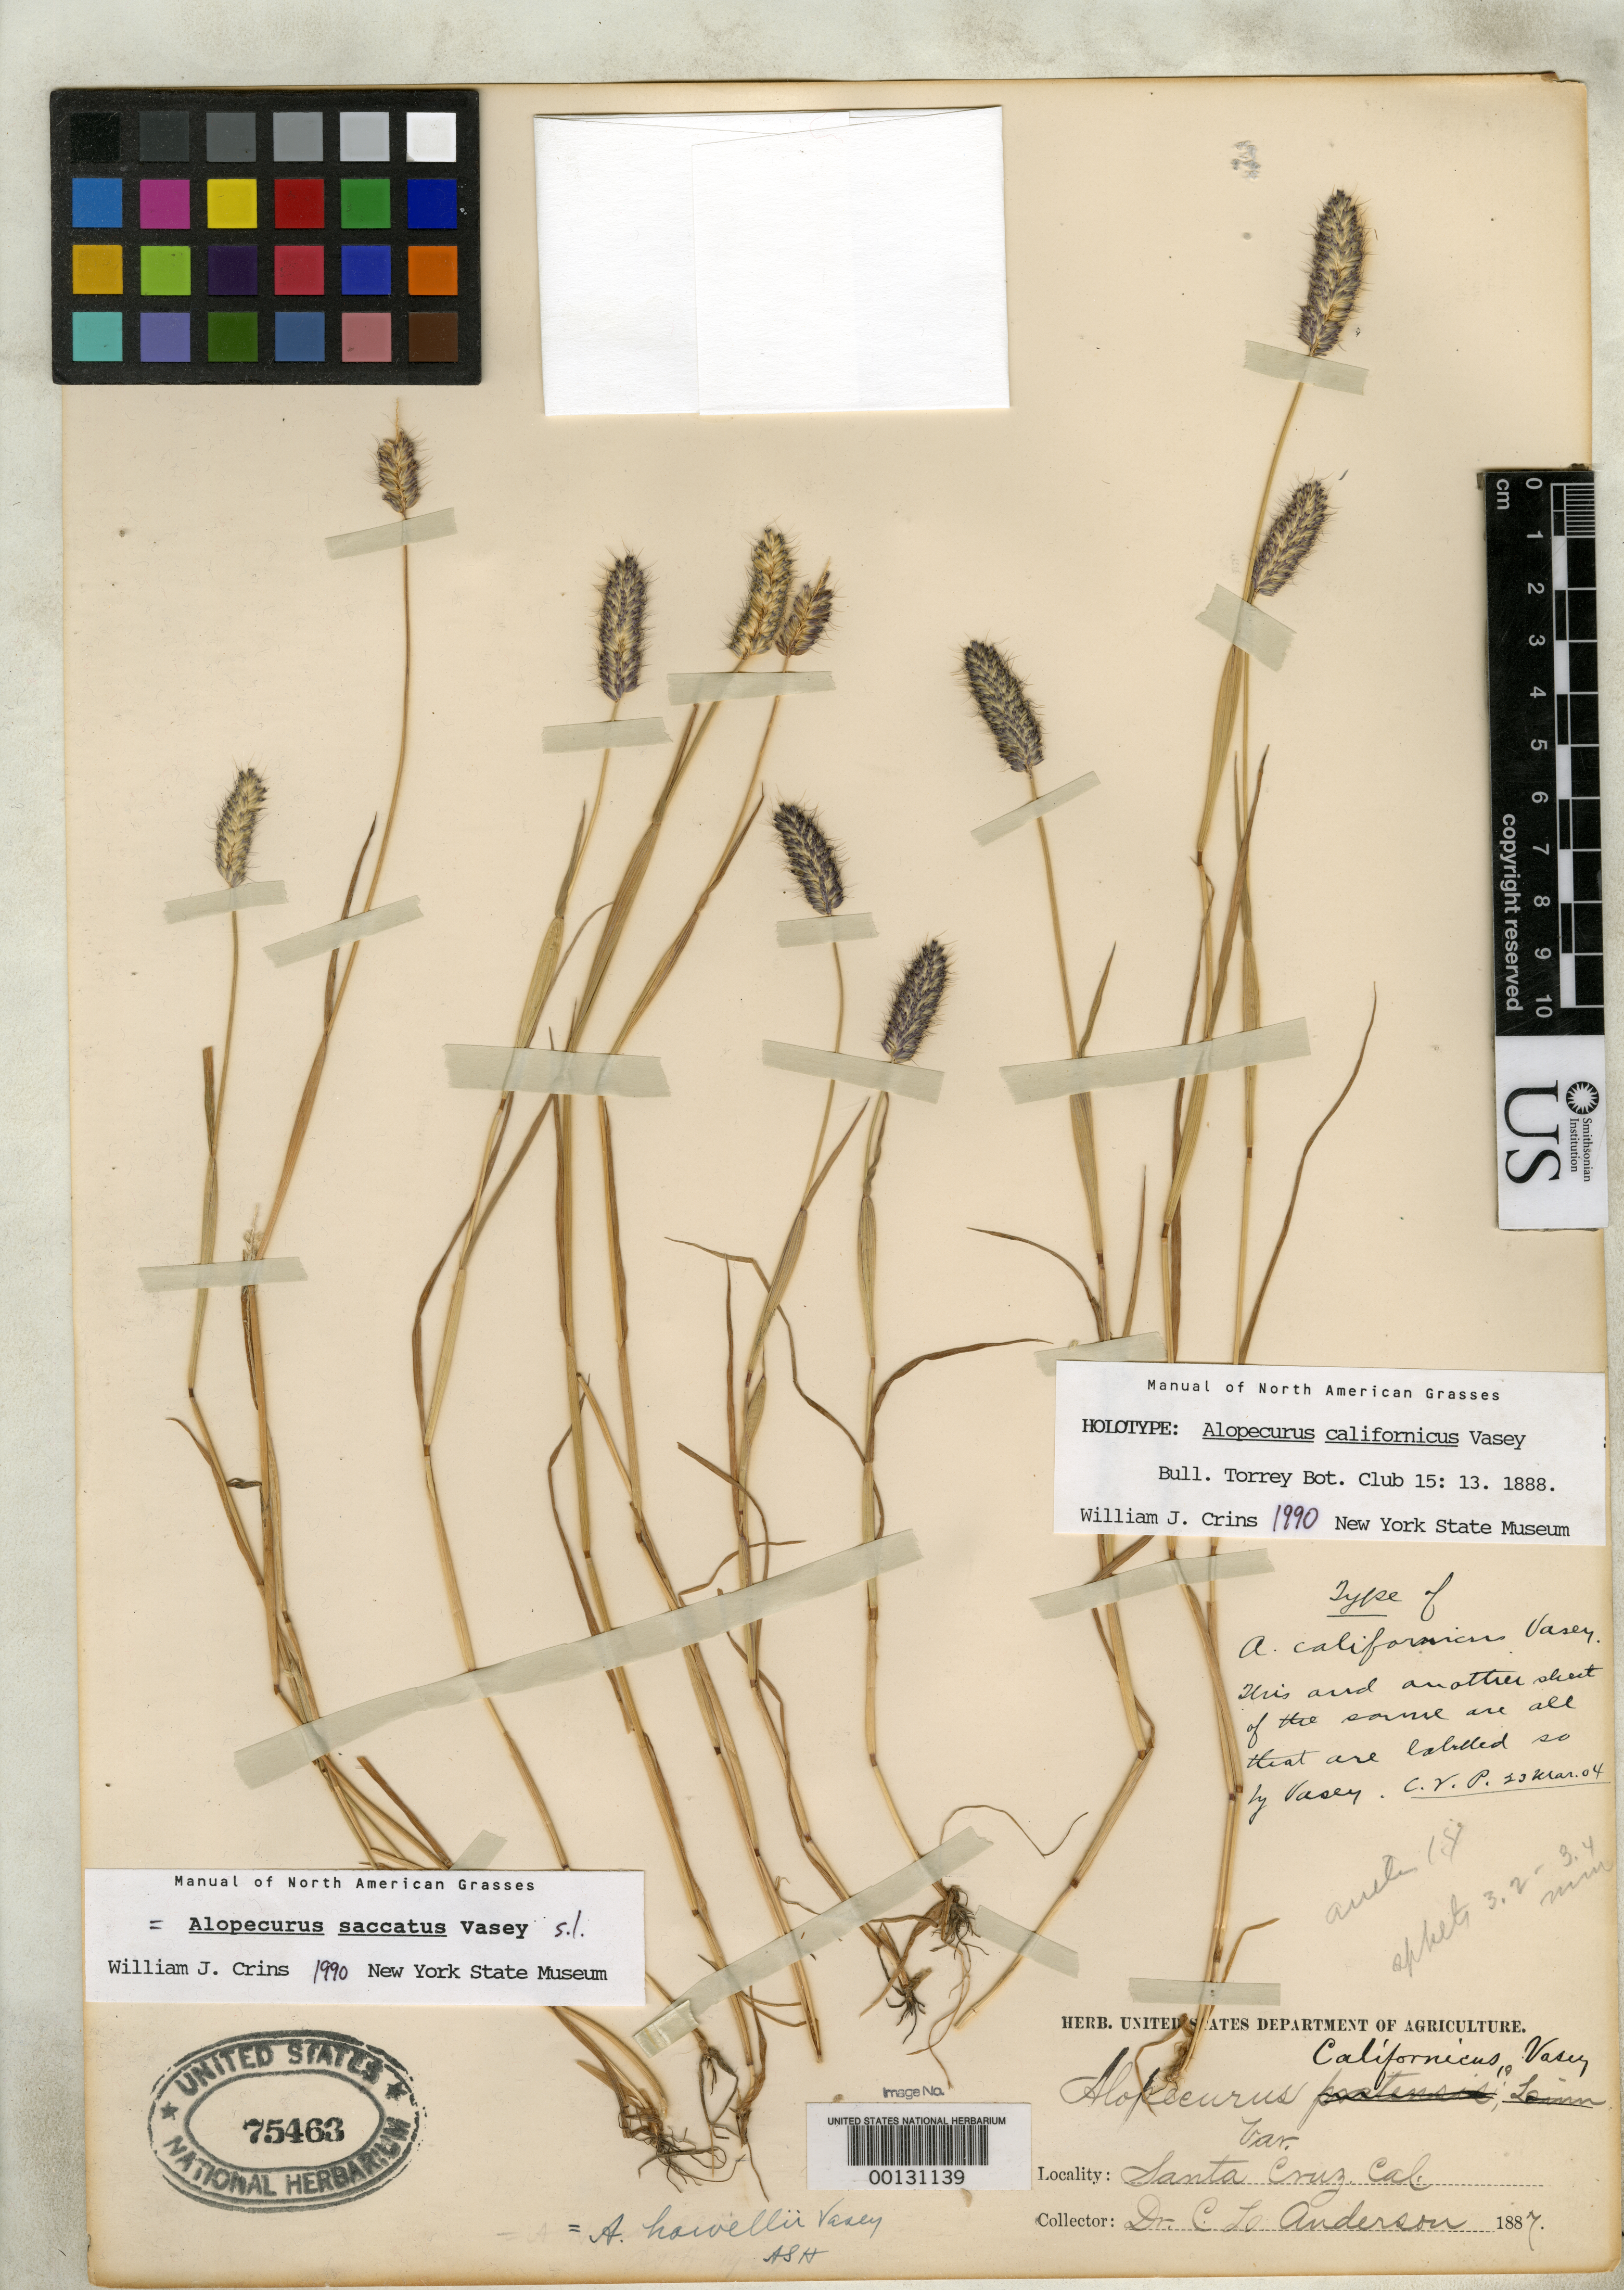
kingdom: Plantae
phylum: Tracheophyta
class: Liliopsida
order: Poales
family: Poaceae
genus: Alopecurus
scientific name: Alopecurus californicus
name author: Vasey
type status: Holotype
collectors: C. L. Anderson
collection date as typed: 1887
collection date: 1887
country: United States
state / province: California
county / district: Santa Cruz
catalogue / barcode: US 75463